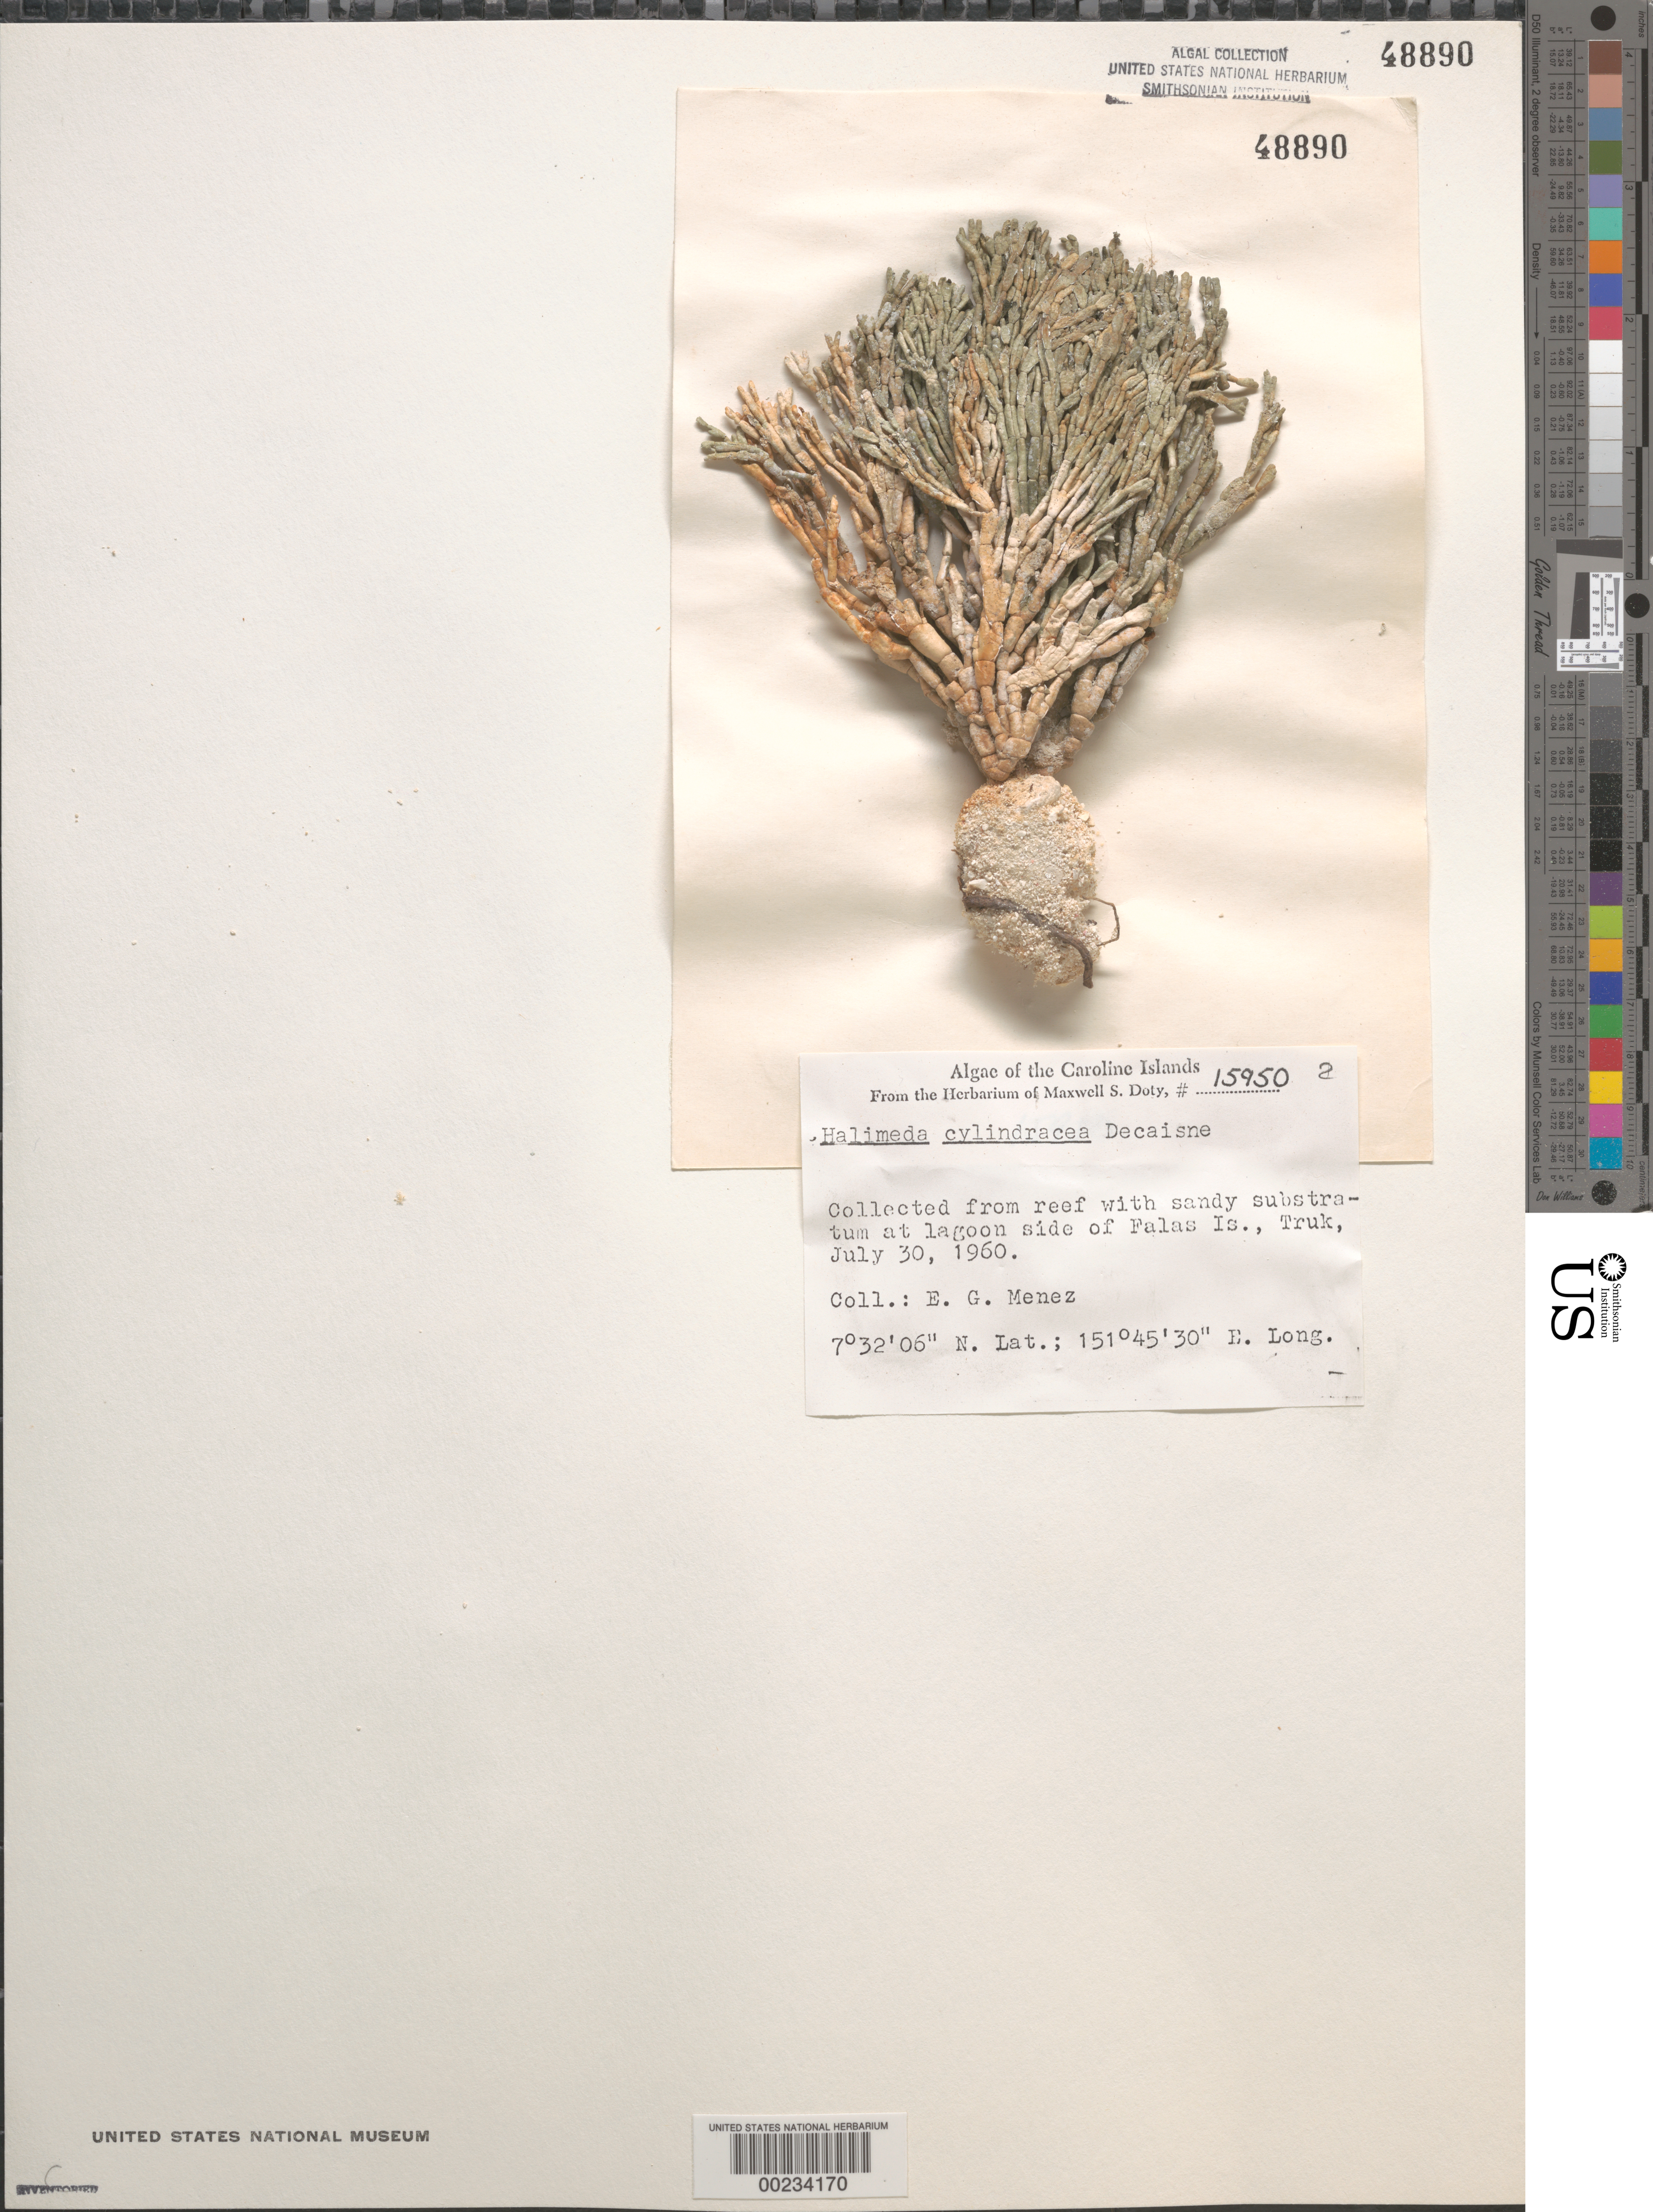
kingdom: Plantae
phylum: Chlorophyta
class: Ulvophyceae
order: Bryopsidales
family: Halimedaceae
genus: Halimeda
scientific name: Halimeda cylindracea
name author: Decne.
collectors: Meñez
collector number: MSD 15950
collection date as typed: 30 Jul 1960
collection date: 1960-07-30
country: Micronesia, Federated States of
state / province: Truk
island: Falas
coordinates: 7 32' 06" N, 151 45' 30" E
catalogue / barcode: US 48890